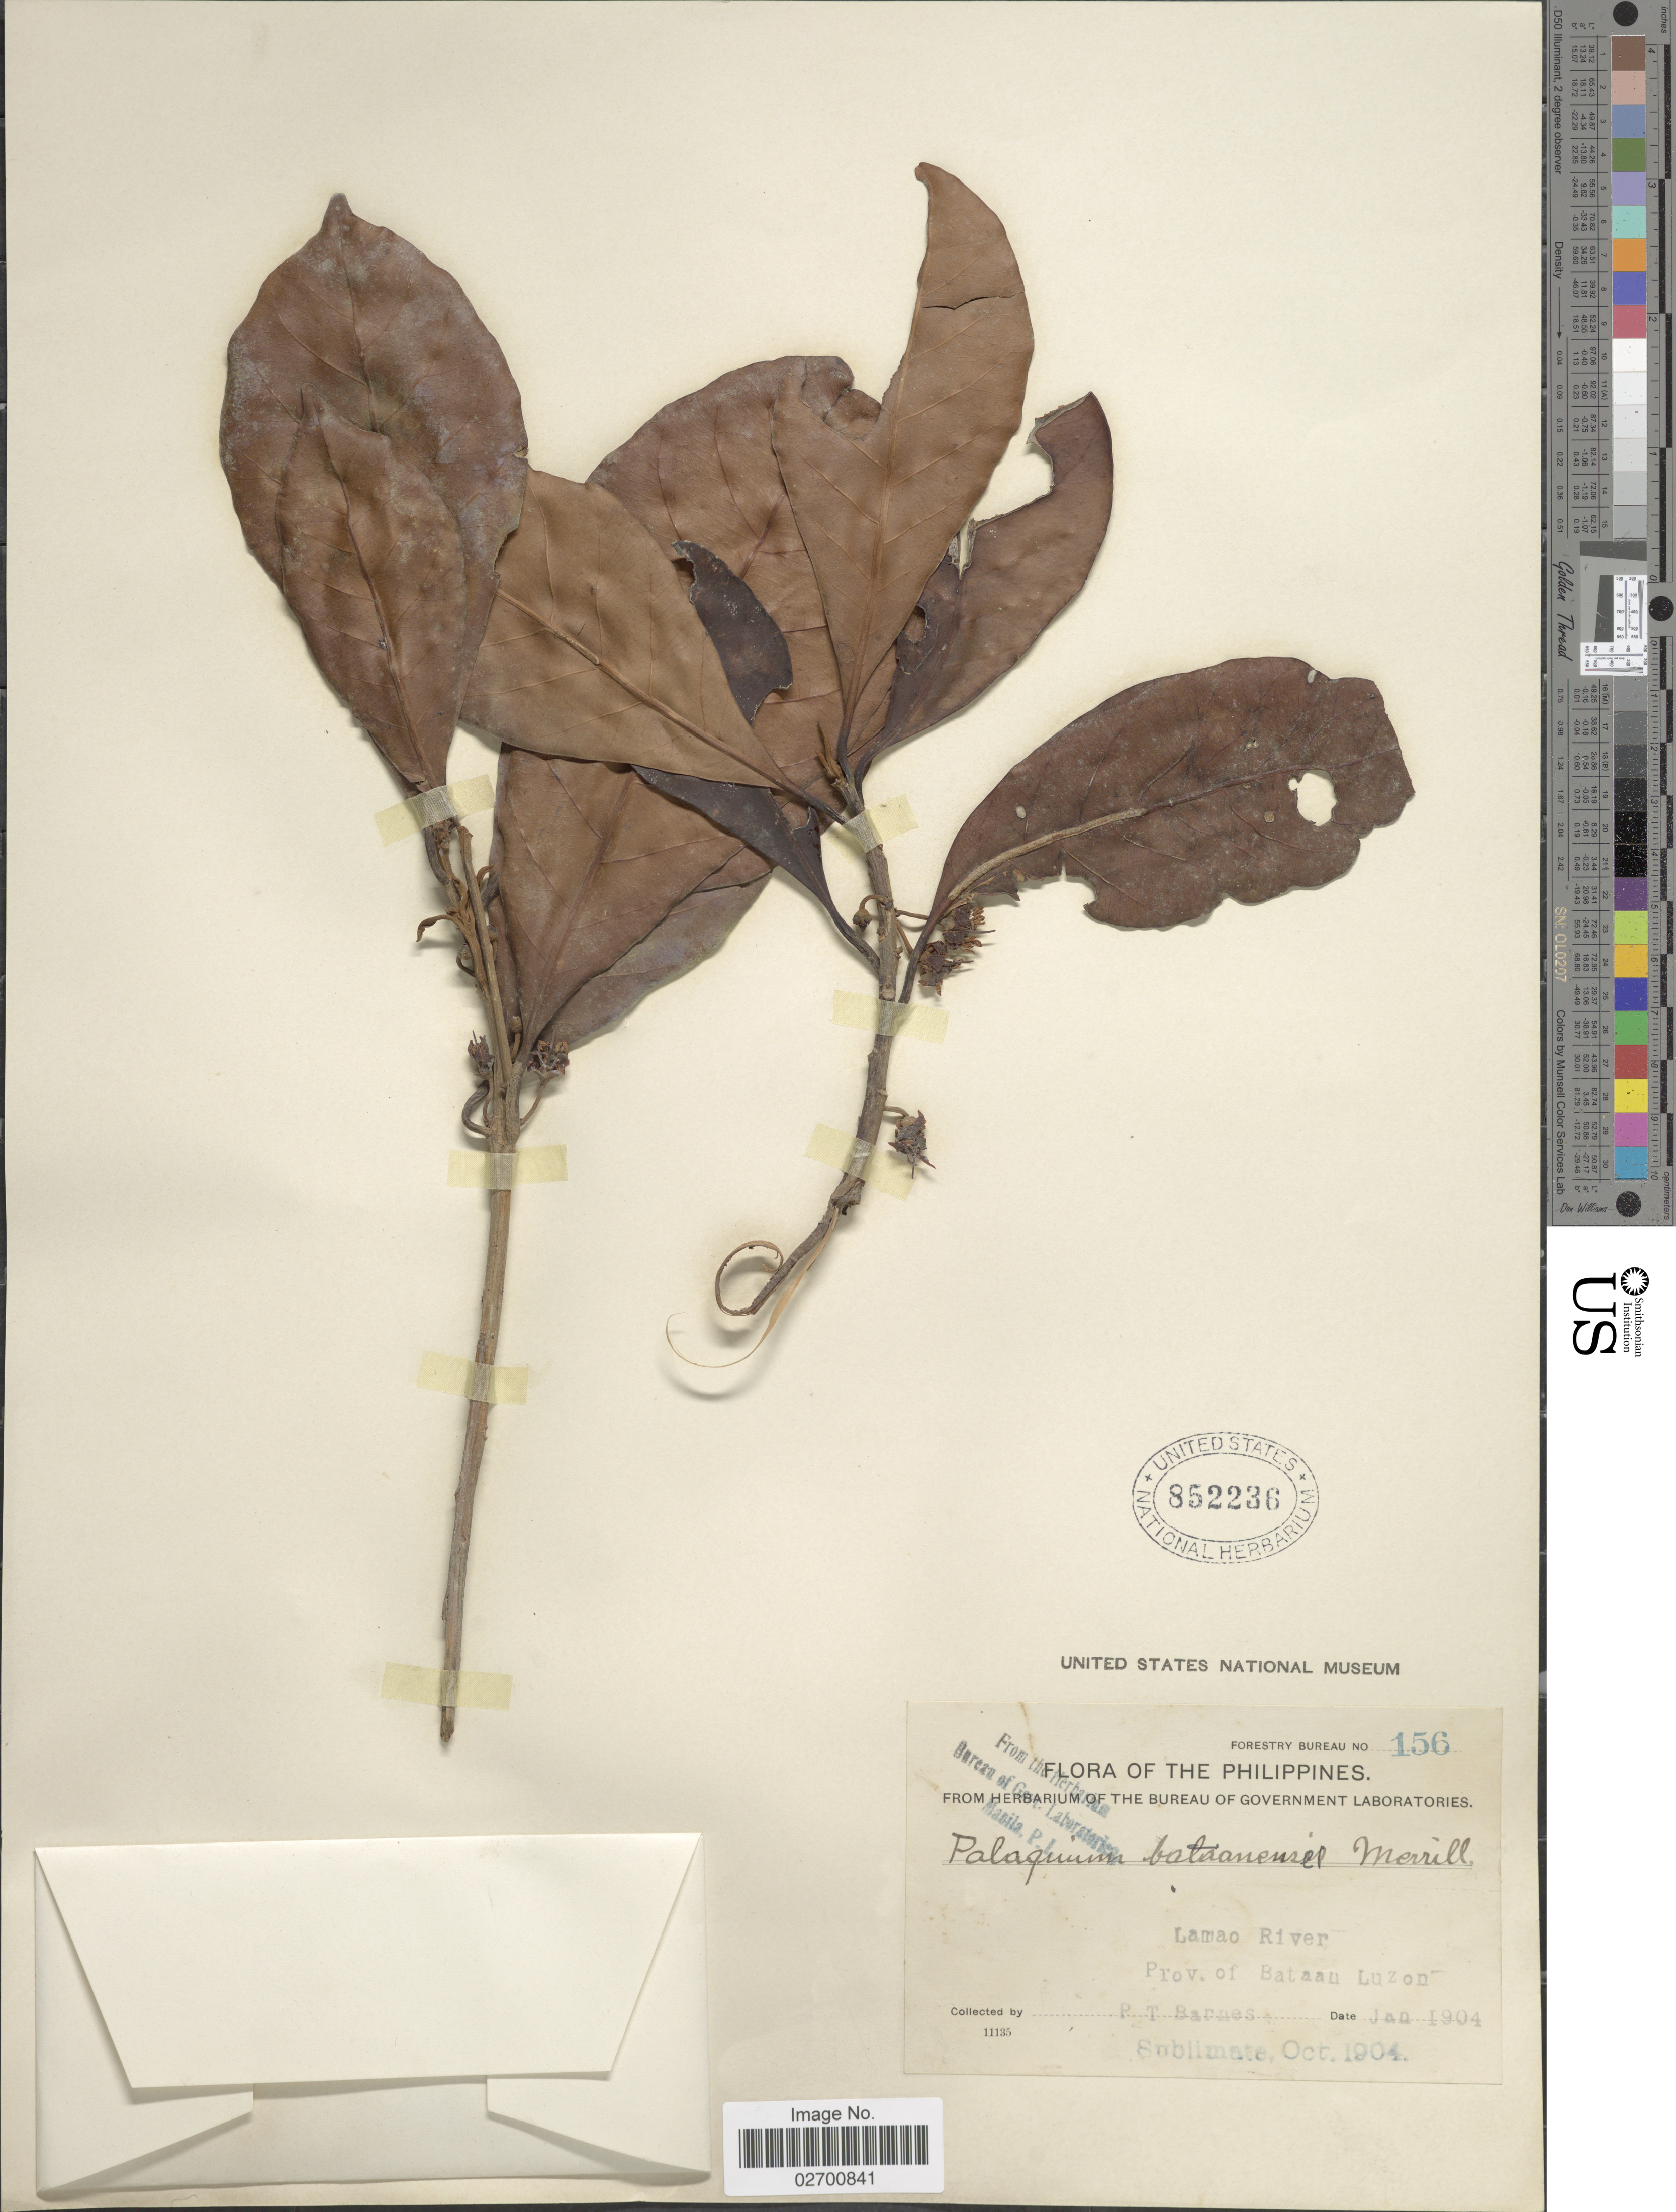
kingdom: Plantae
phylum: Tracheophyta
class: Magnoliopsida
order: Ericales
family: Sapotaceae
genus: Palaquium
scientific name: Palaquium bataanense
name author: Merr.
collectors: P. Barnes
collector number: Forestry Bureau 156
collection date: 1904-01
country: Philippines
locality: Lamao River. Prov. of Bataan, Luzon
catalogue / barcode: US 852236